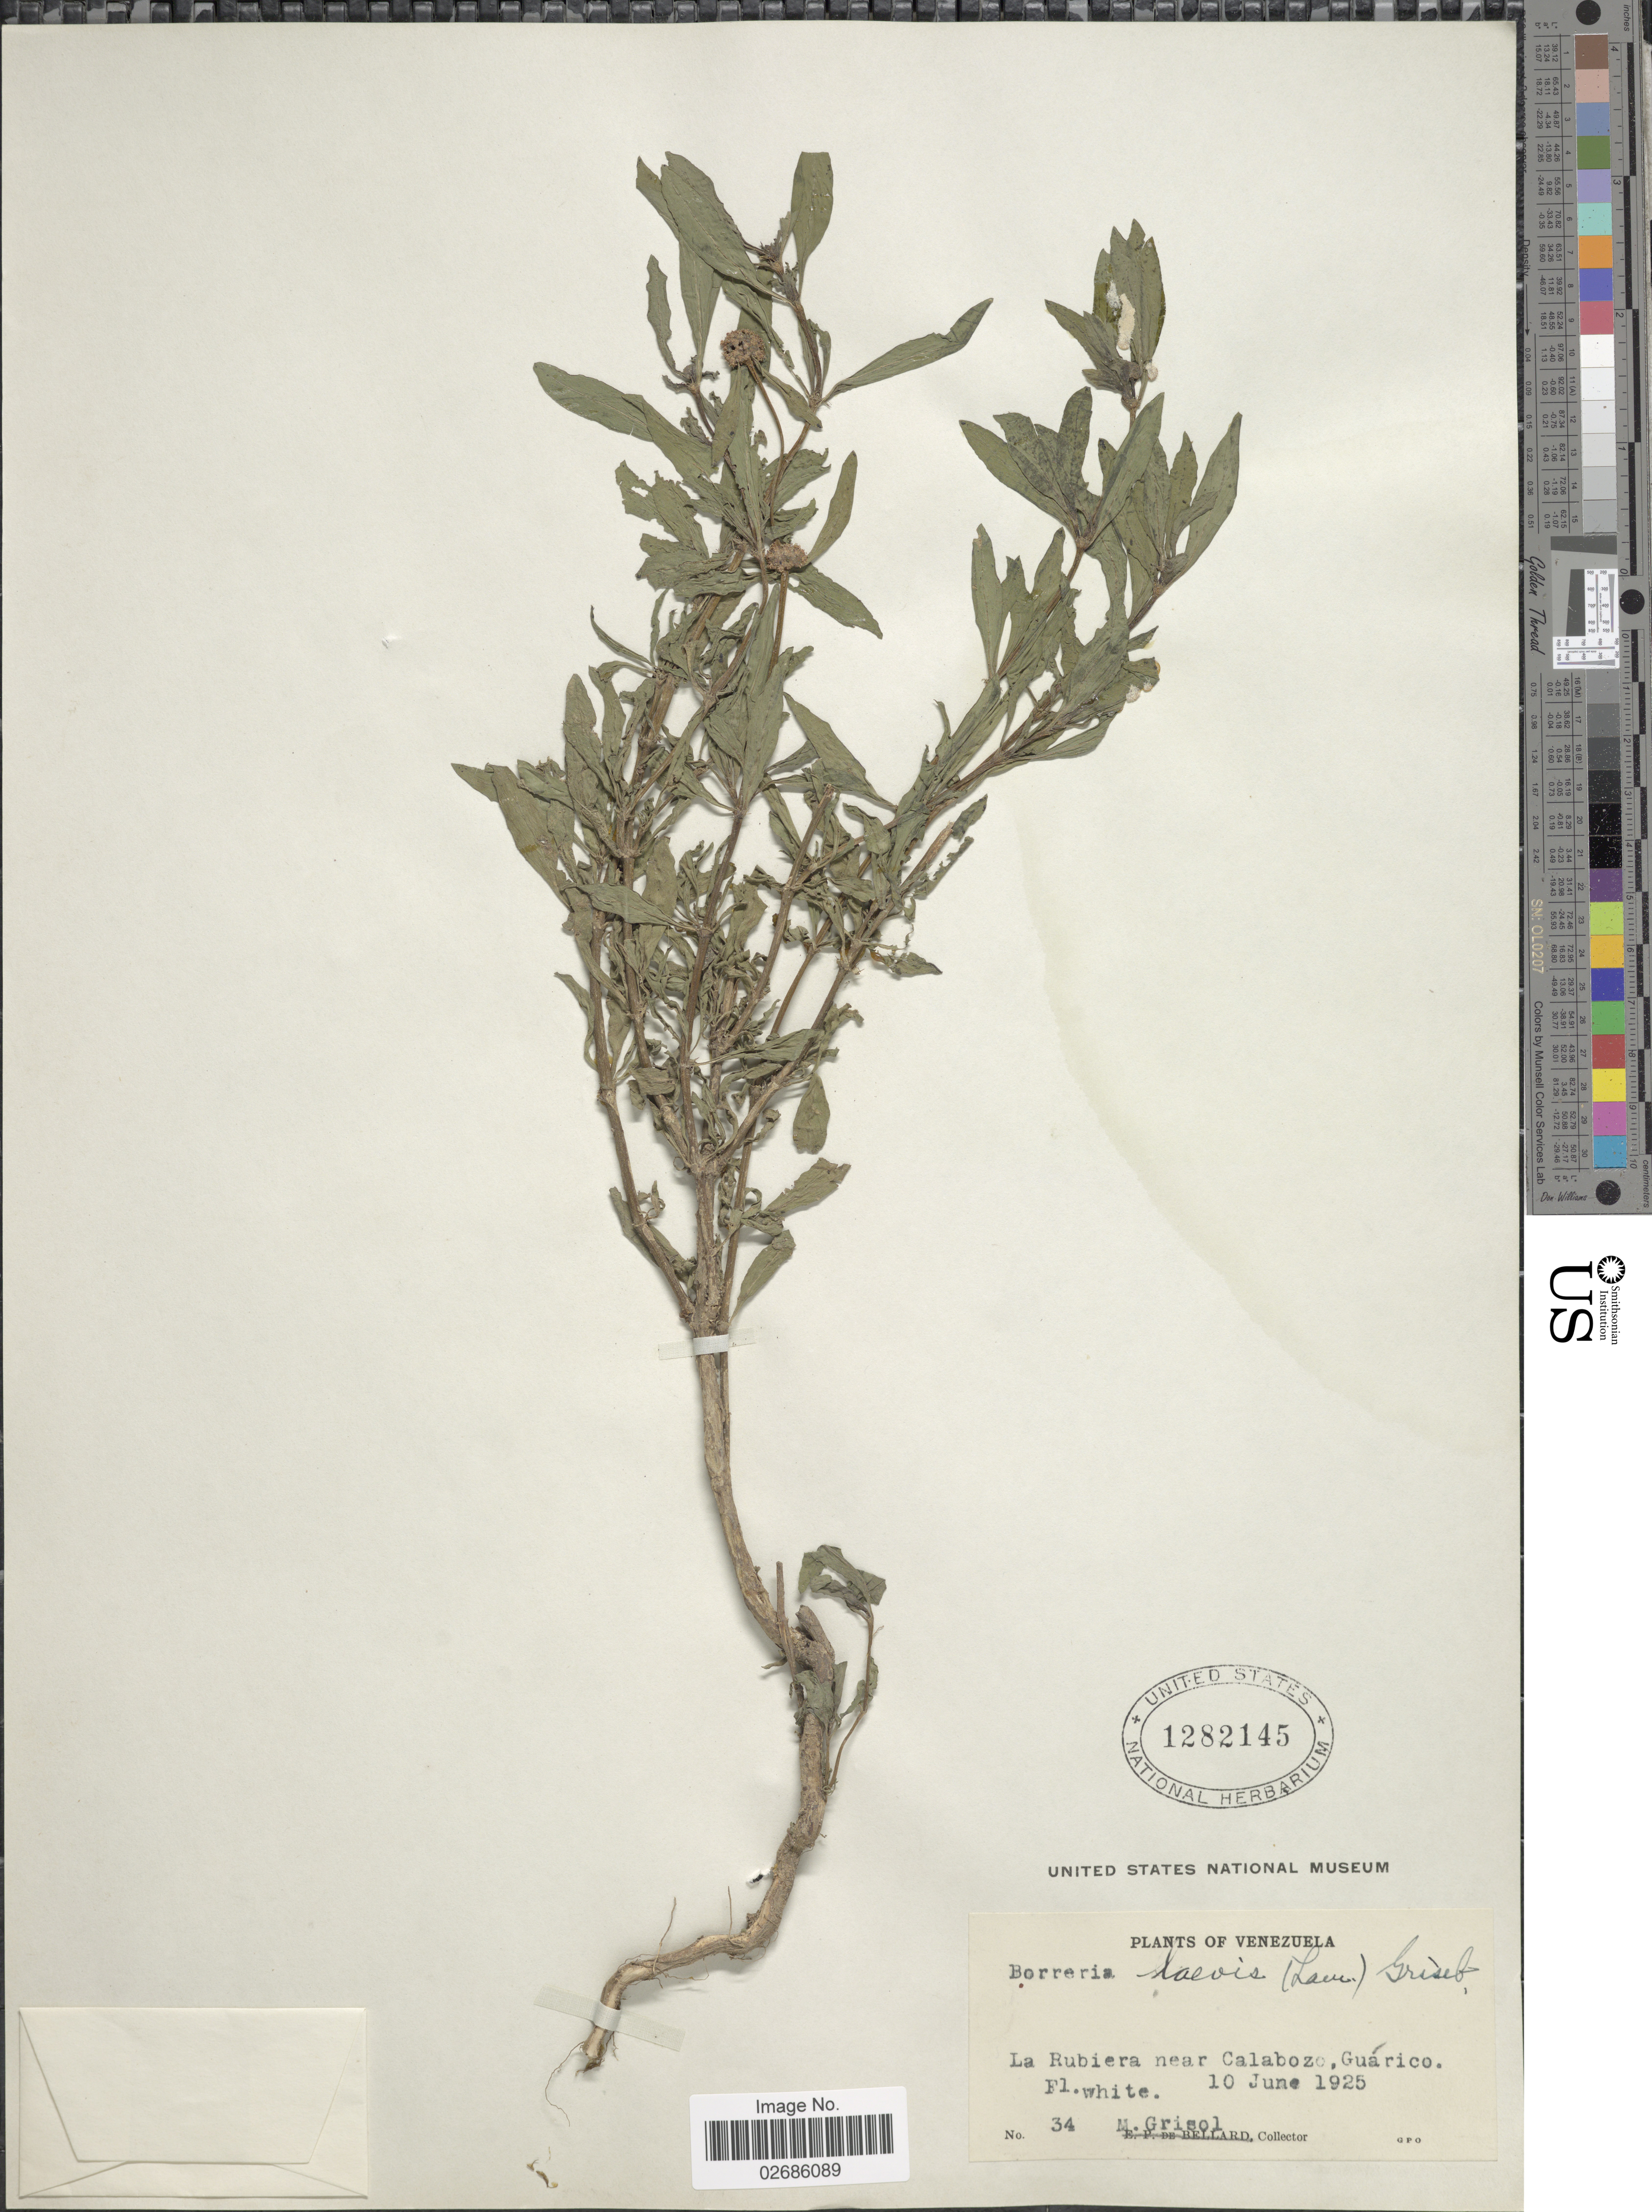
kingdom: Plantae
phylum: Tracheophyta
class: Magnoliopsida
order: Gentianales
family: Rubiaceae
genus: Borreria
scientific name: Borreria assurgens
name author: (Ruiz & Pav.) Griseb.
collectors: M. Grisol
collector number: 34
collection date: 1925-06-10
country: Venezuela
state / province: Guárico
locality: La Rubeira near Calabozo.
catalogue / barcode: US 1282145